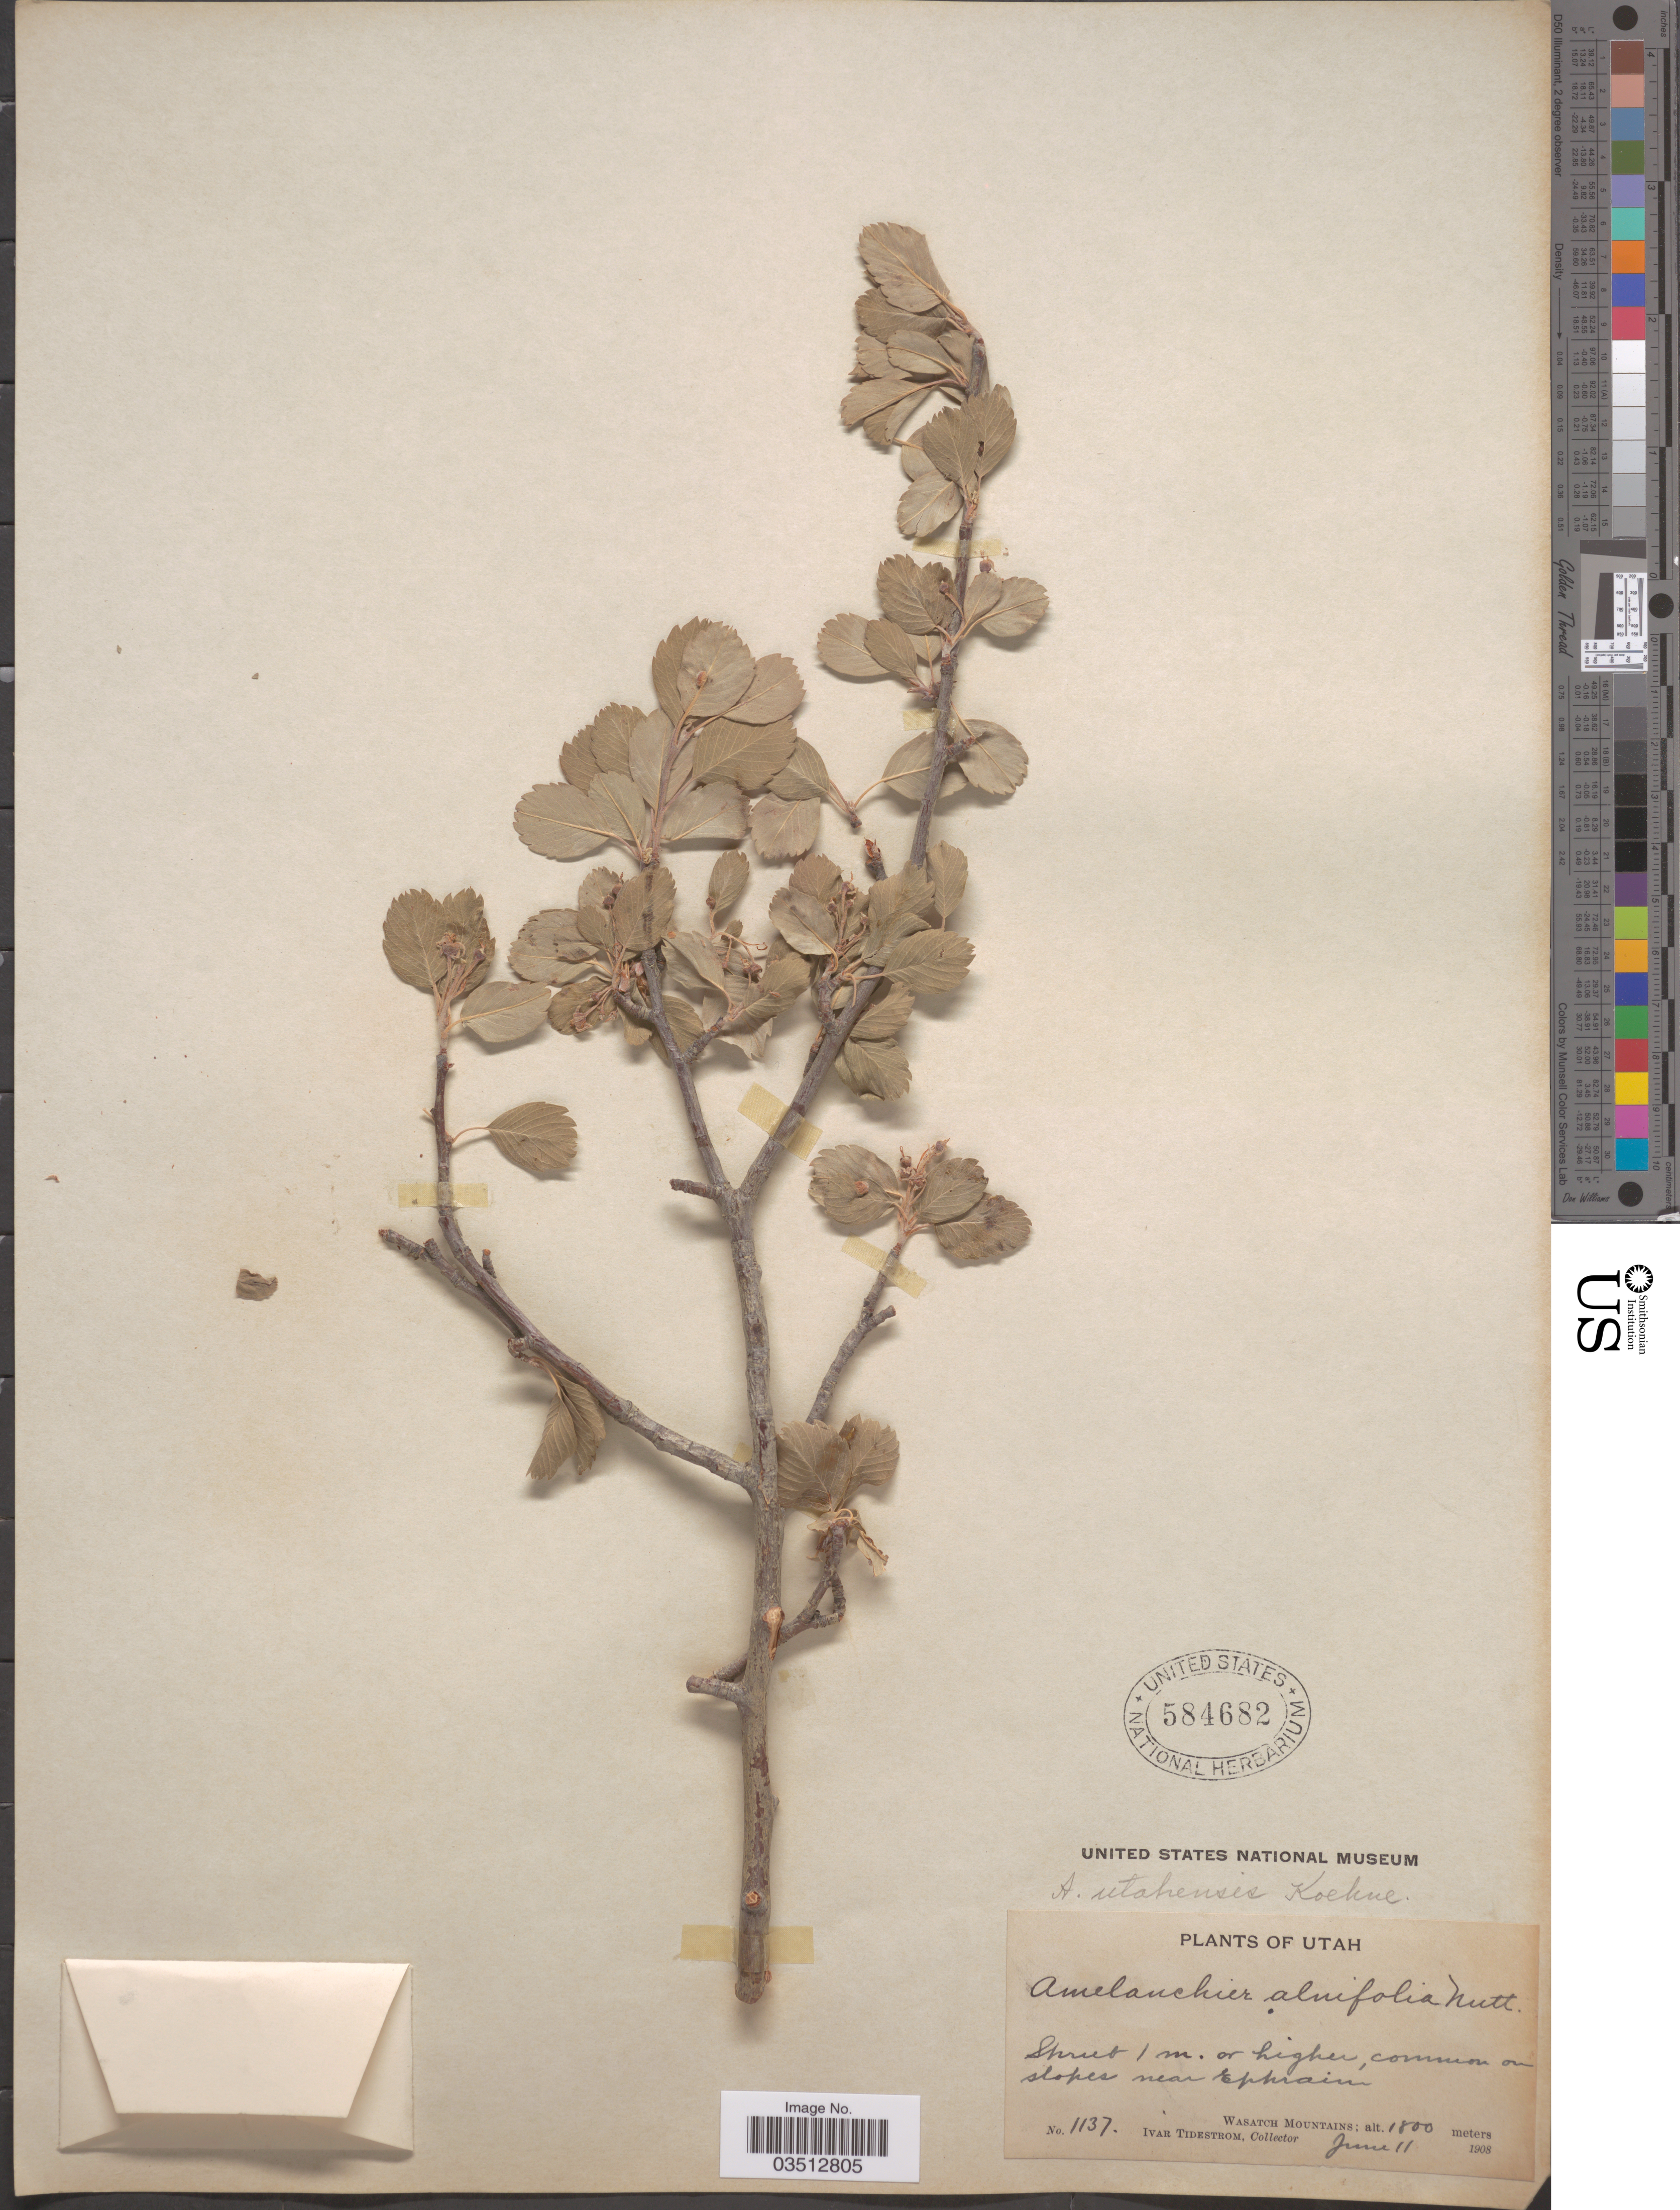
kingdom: Plantae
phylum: Tracheophyta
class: Magnoliopsida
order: Rosales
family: Rosaceae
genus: Amelanchier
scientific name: Amelanchier utahensis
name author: Koehne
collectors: I. F. Tidestrom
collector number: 1137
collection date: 1908-06-11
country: United States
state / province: Utah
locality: Slopes near Ephraim. Wasatch Mountains.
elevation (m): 1800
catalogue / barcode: US 584682